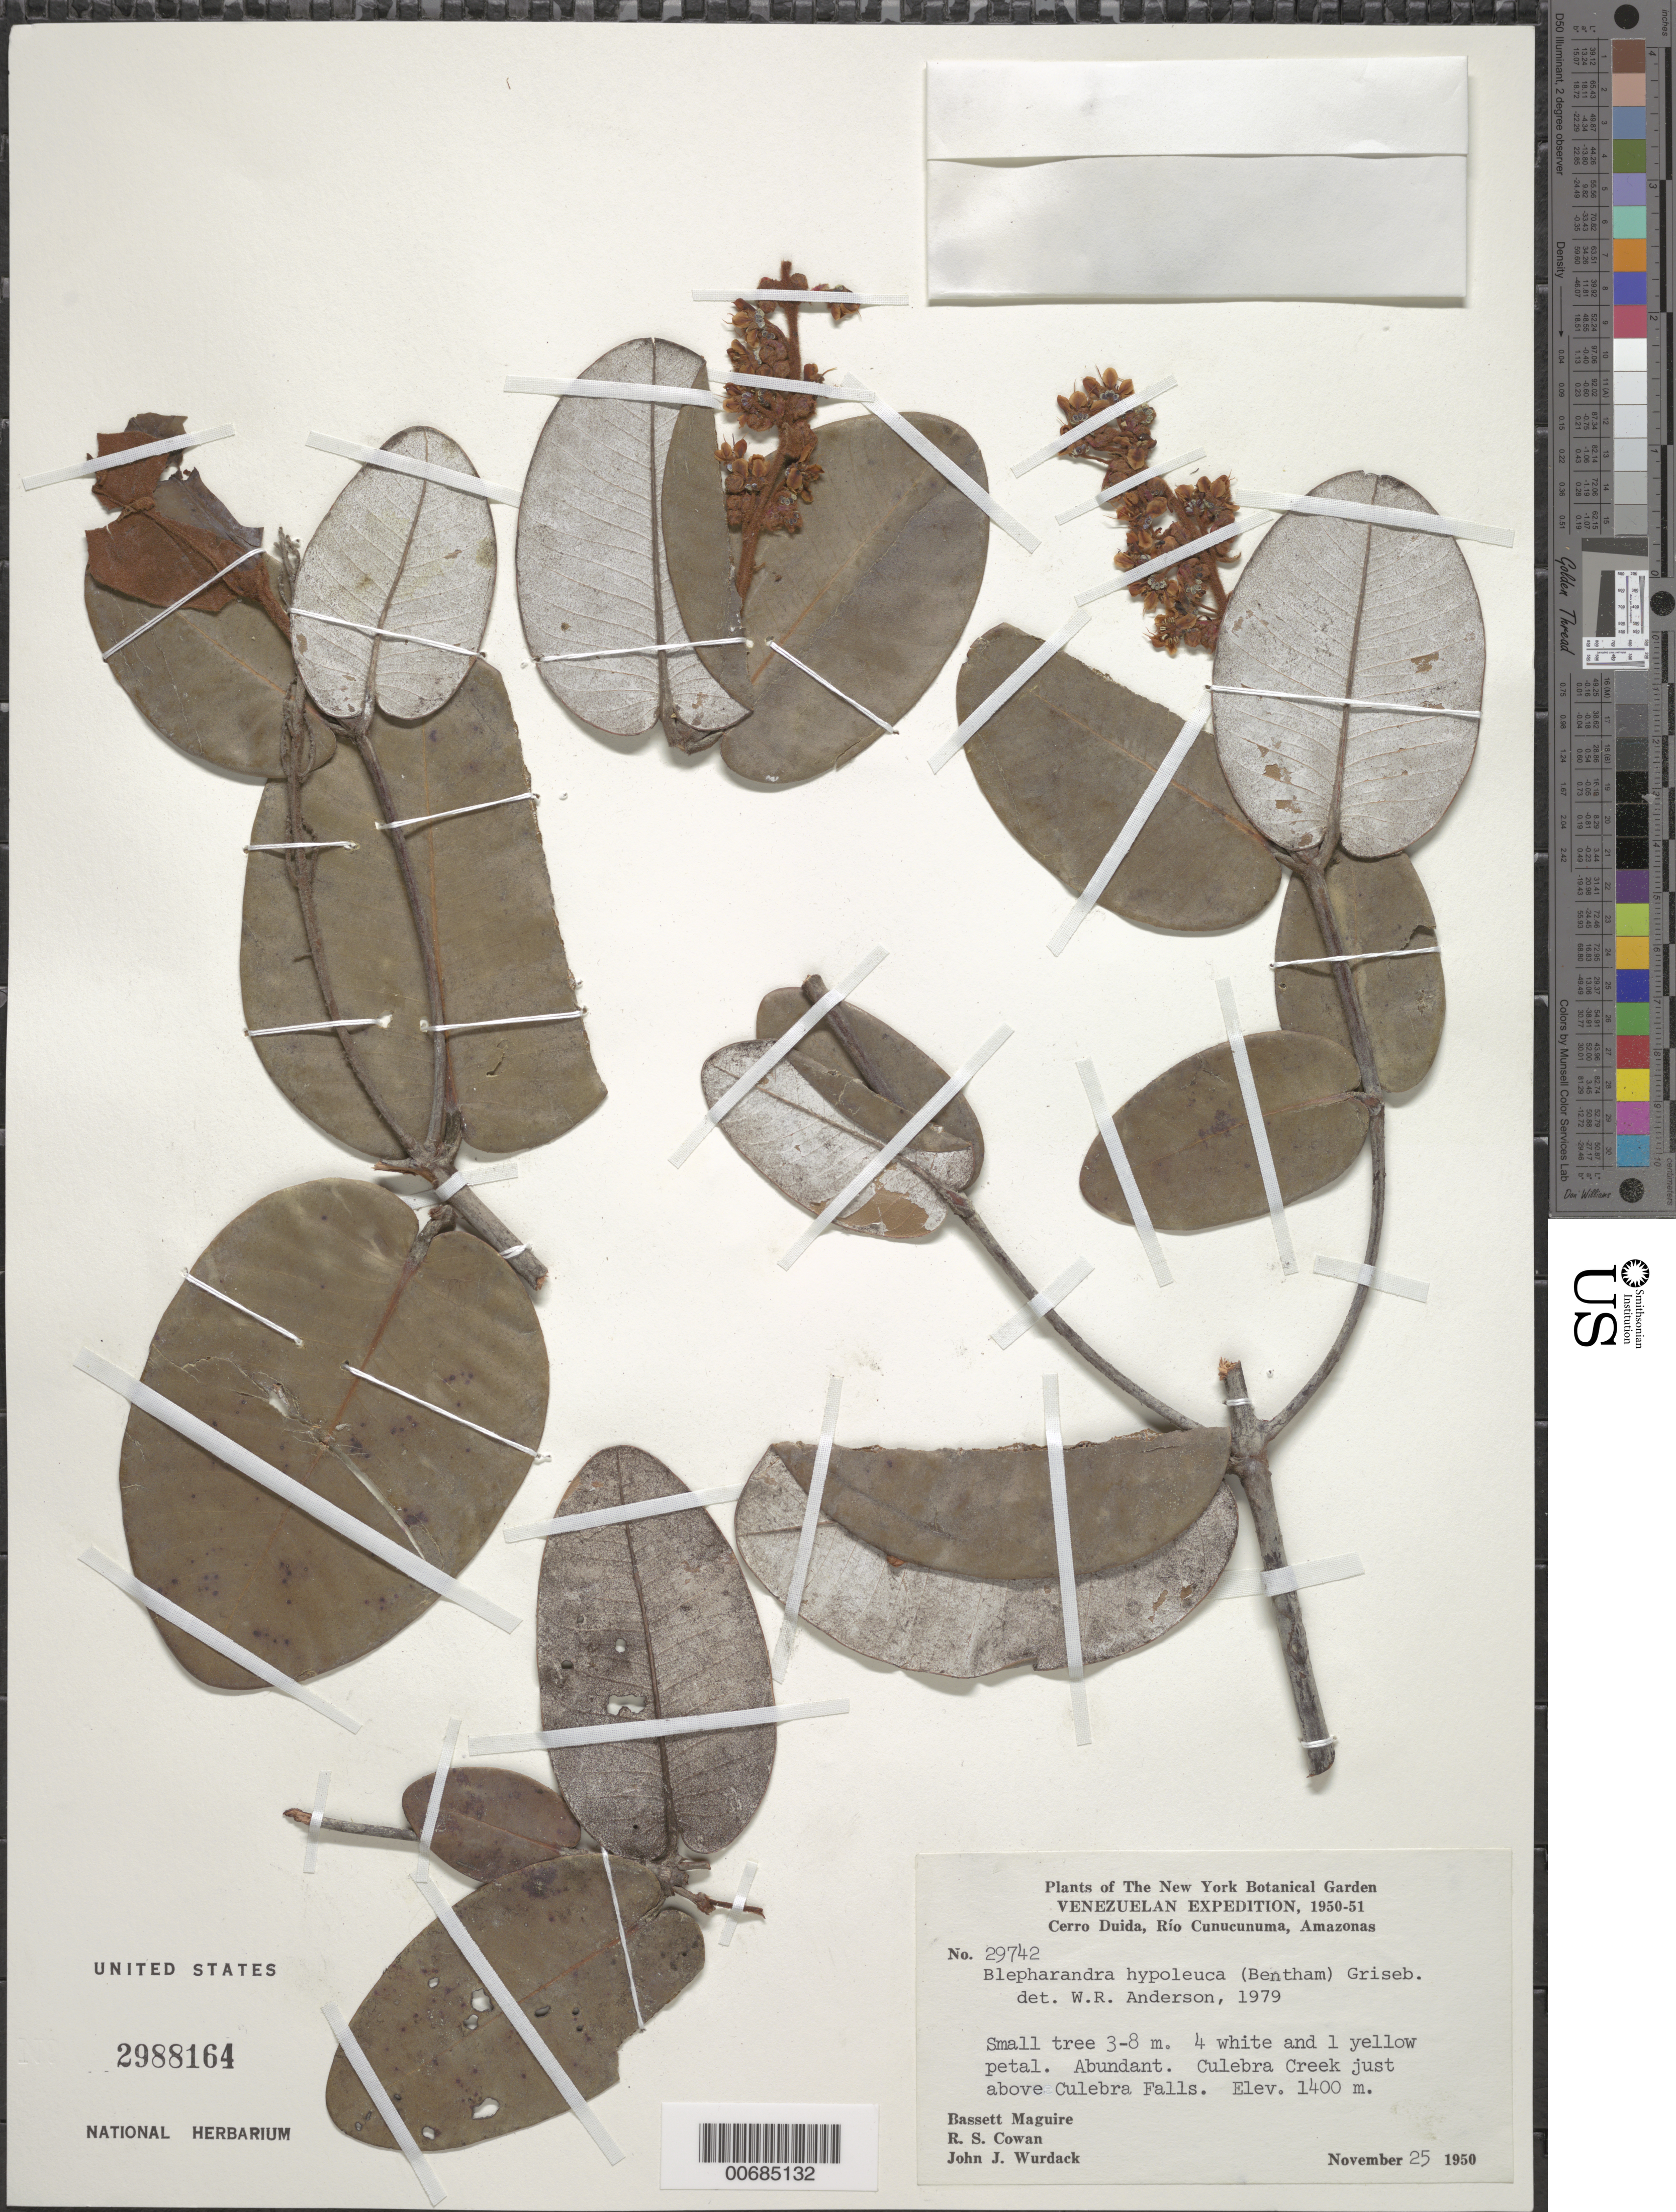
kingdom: Plantae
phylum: Tracheophyta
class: Magnoliopsida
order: Malpighiales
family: Malpighiaceae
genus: Blepharandra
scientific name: Blepharandra hypoleuca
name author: (Benth.) Griseb.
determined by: Anderson, W. R., (MICH), University of Michigan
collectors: B. Maguire, R. S. Cowan & J. J. Wurdack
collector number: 29742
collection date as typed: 25-Nov-50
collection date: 1950-11-25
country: Venezuela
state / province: Amazonas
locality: Cerro Duida, Culebra Creek, near Culebra Falls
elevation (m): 1400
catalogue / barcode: US 2988164